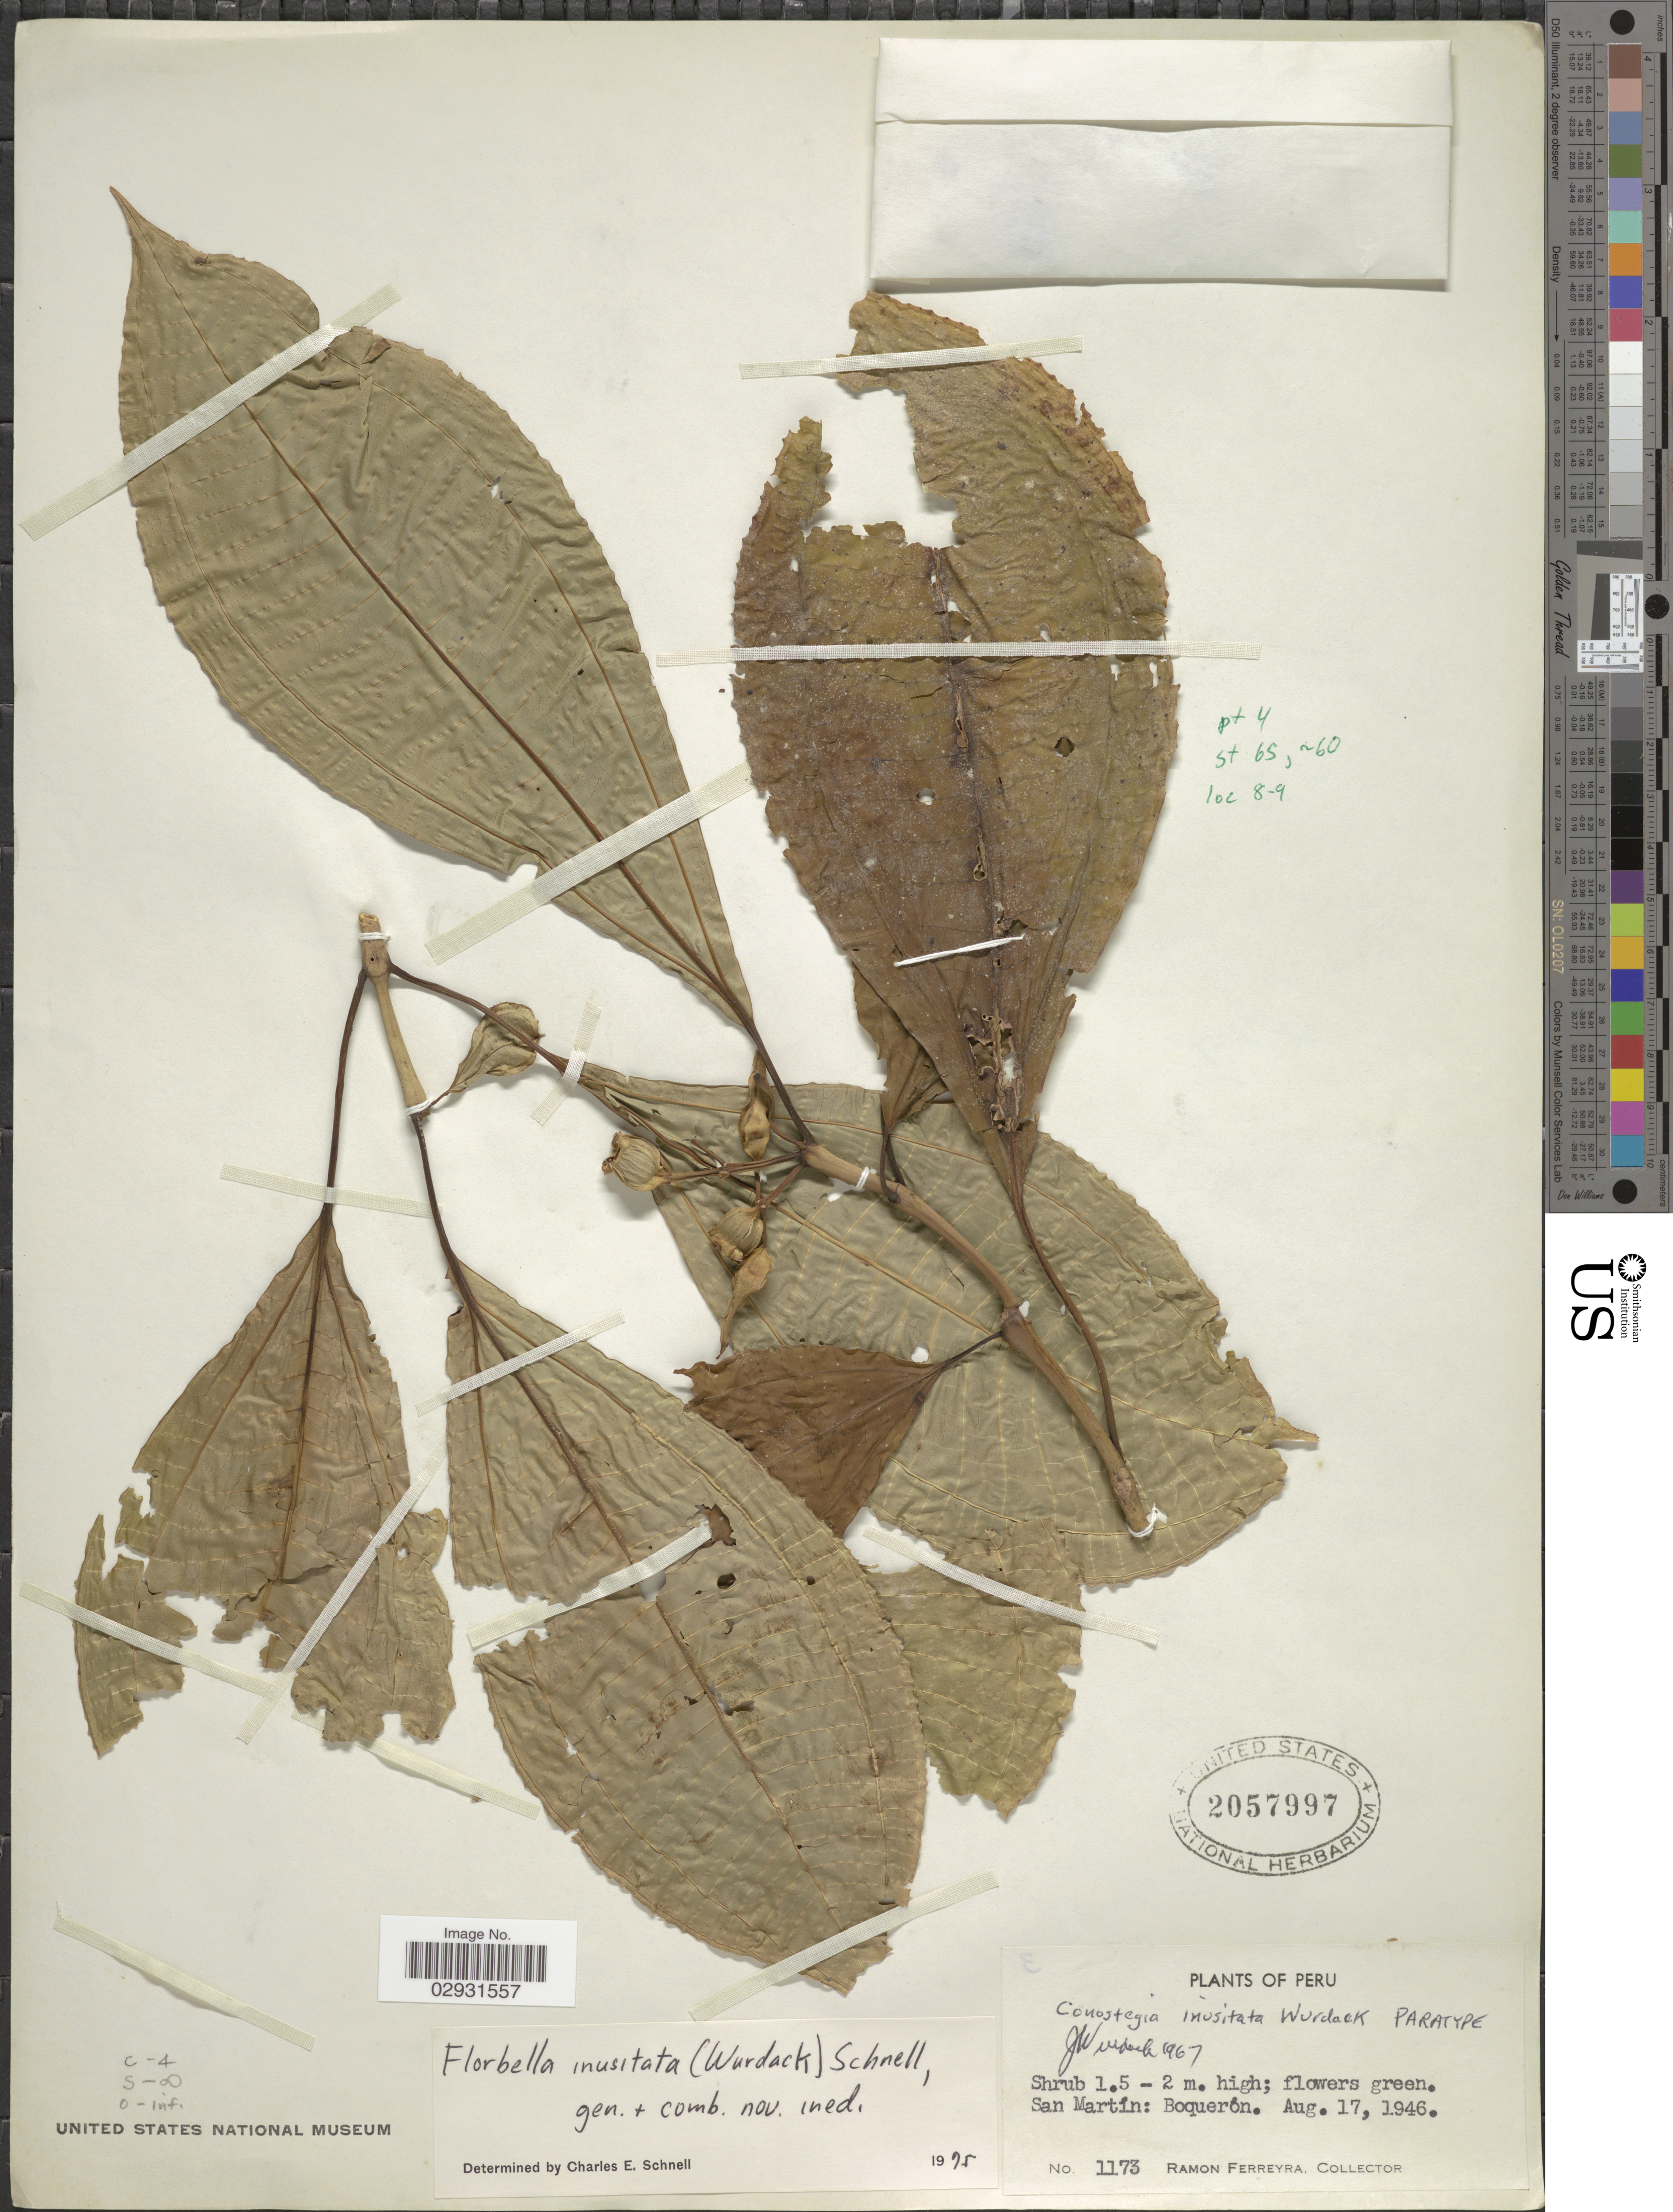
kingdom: Plantae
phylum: Tracheophyta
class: Magnoliopsida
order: Myrtales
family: Melastomataceae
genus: Miconia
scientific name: Miconia inusitata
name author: (Wurdack) Michelang. & R. Goldenb.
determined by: Michelangeli, F. A.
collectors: R. A. Ferreyra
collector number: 1173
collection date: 1946-08-17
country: Paraguay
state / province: Boqueron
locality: San Martín.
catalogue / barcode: US 2057997